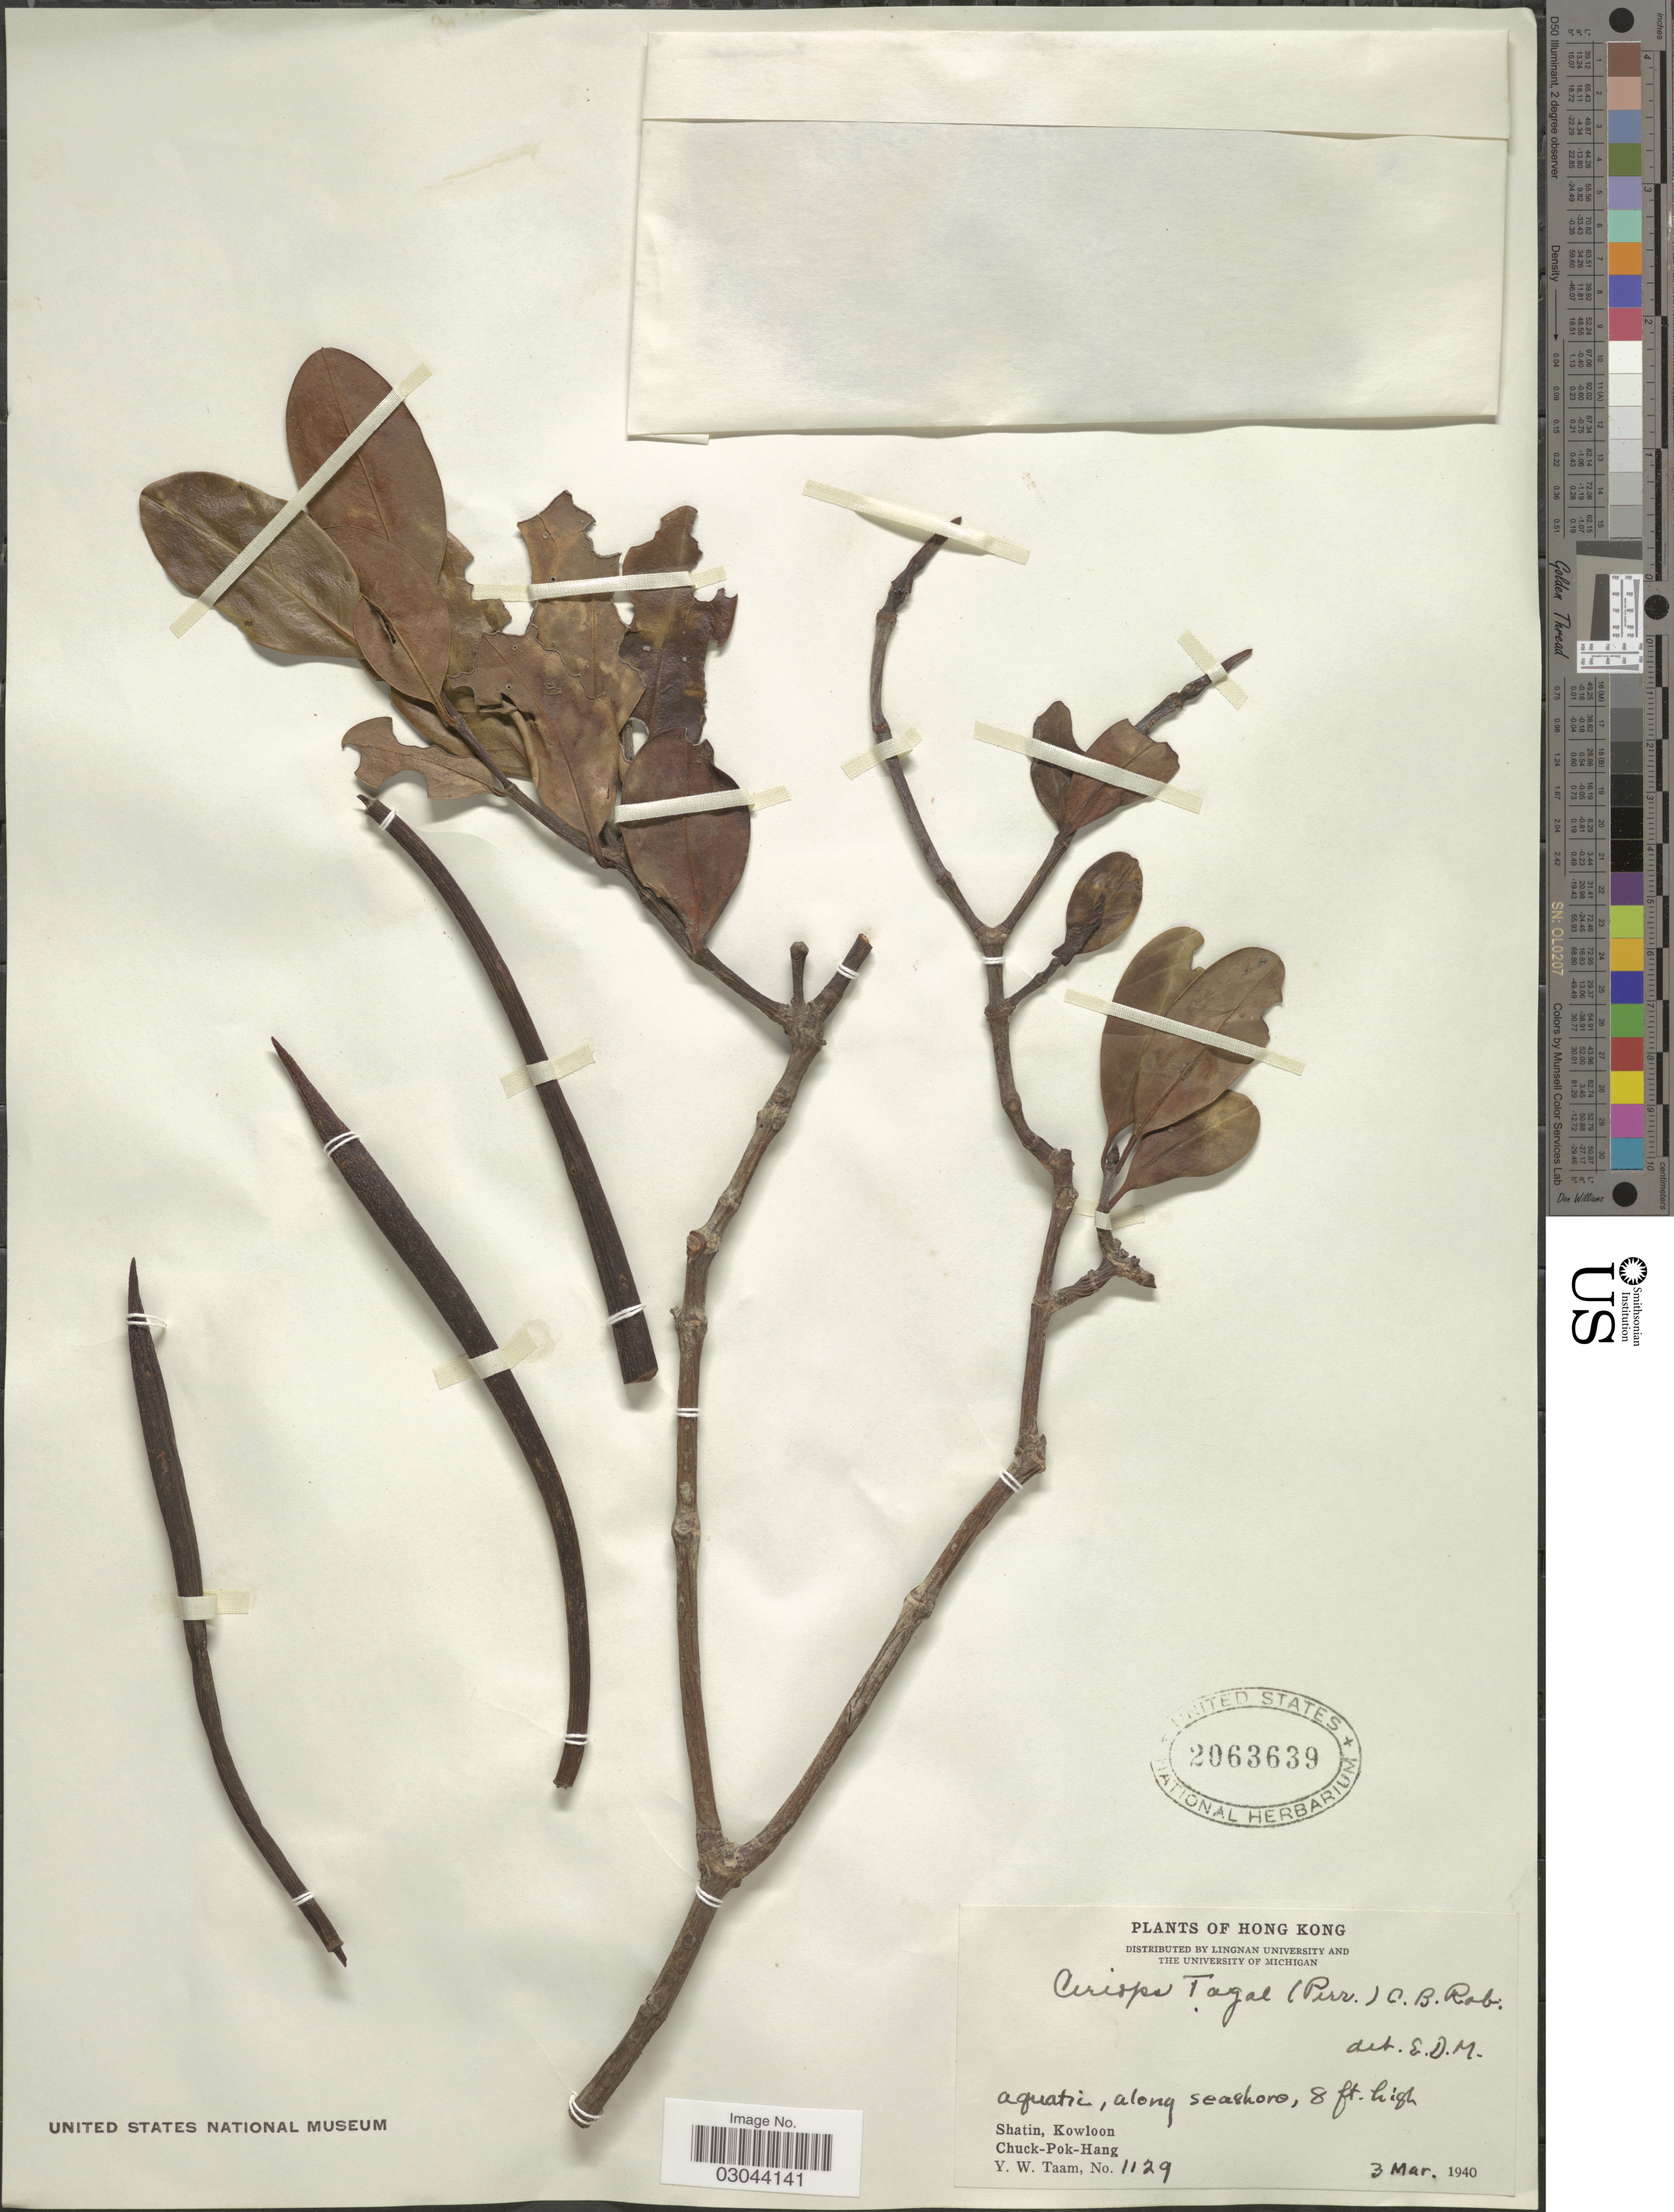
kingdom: Plantae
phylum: Tracheophyta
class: Magnoliopsida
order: Malpighiales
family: Rhizophoraceae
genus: Ceriops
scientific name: Ceriops tagal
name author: (Perr.) C.B. Rob.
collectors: Y. W. Taam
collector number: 1129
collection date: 1940-03-03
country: China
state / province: Hong Kong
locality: Aguatic, along seashore. Shatin, Kowloon. Chuck-Pok-Hang.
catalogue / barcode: US 2063639